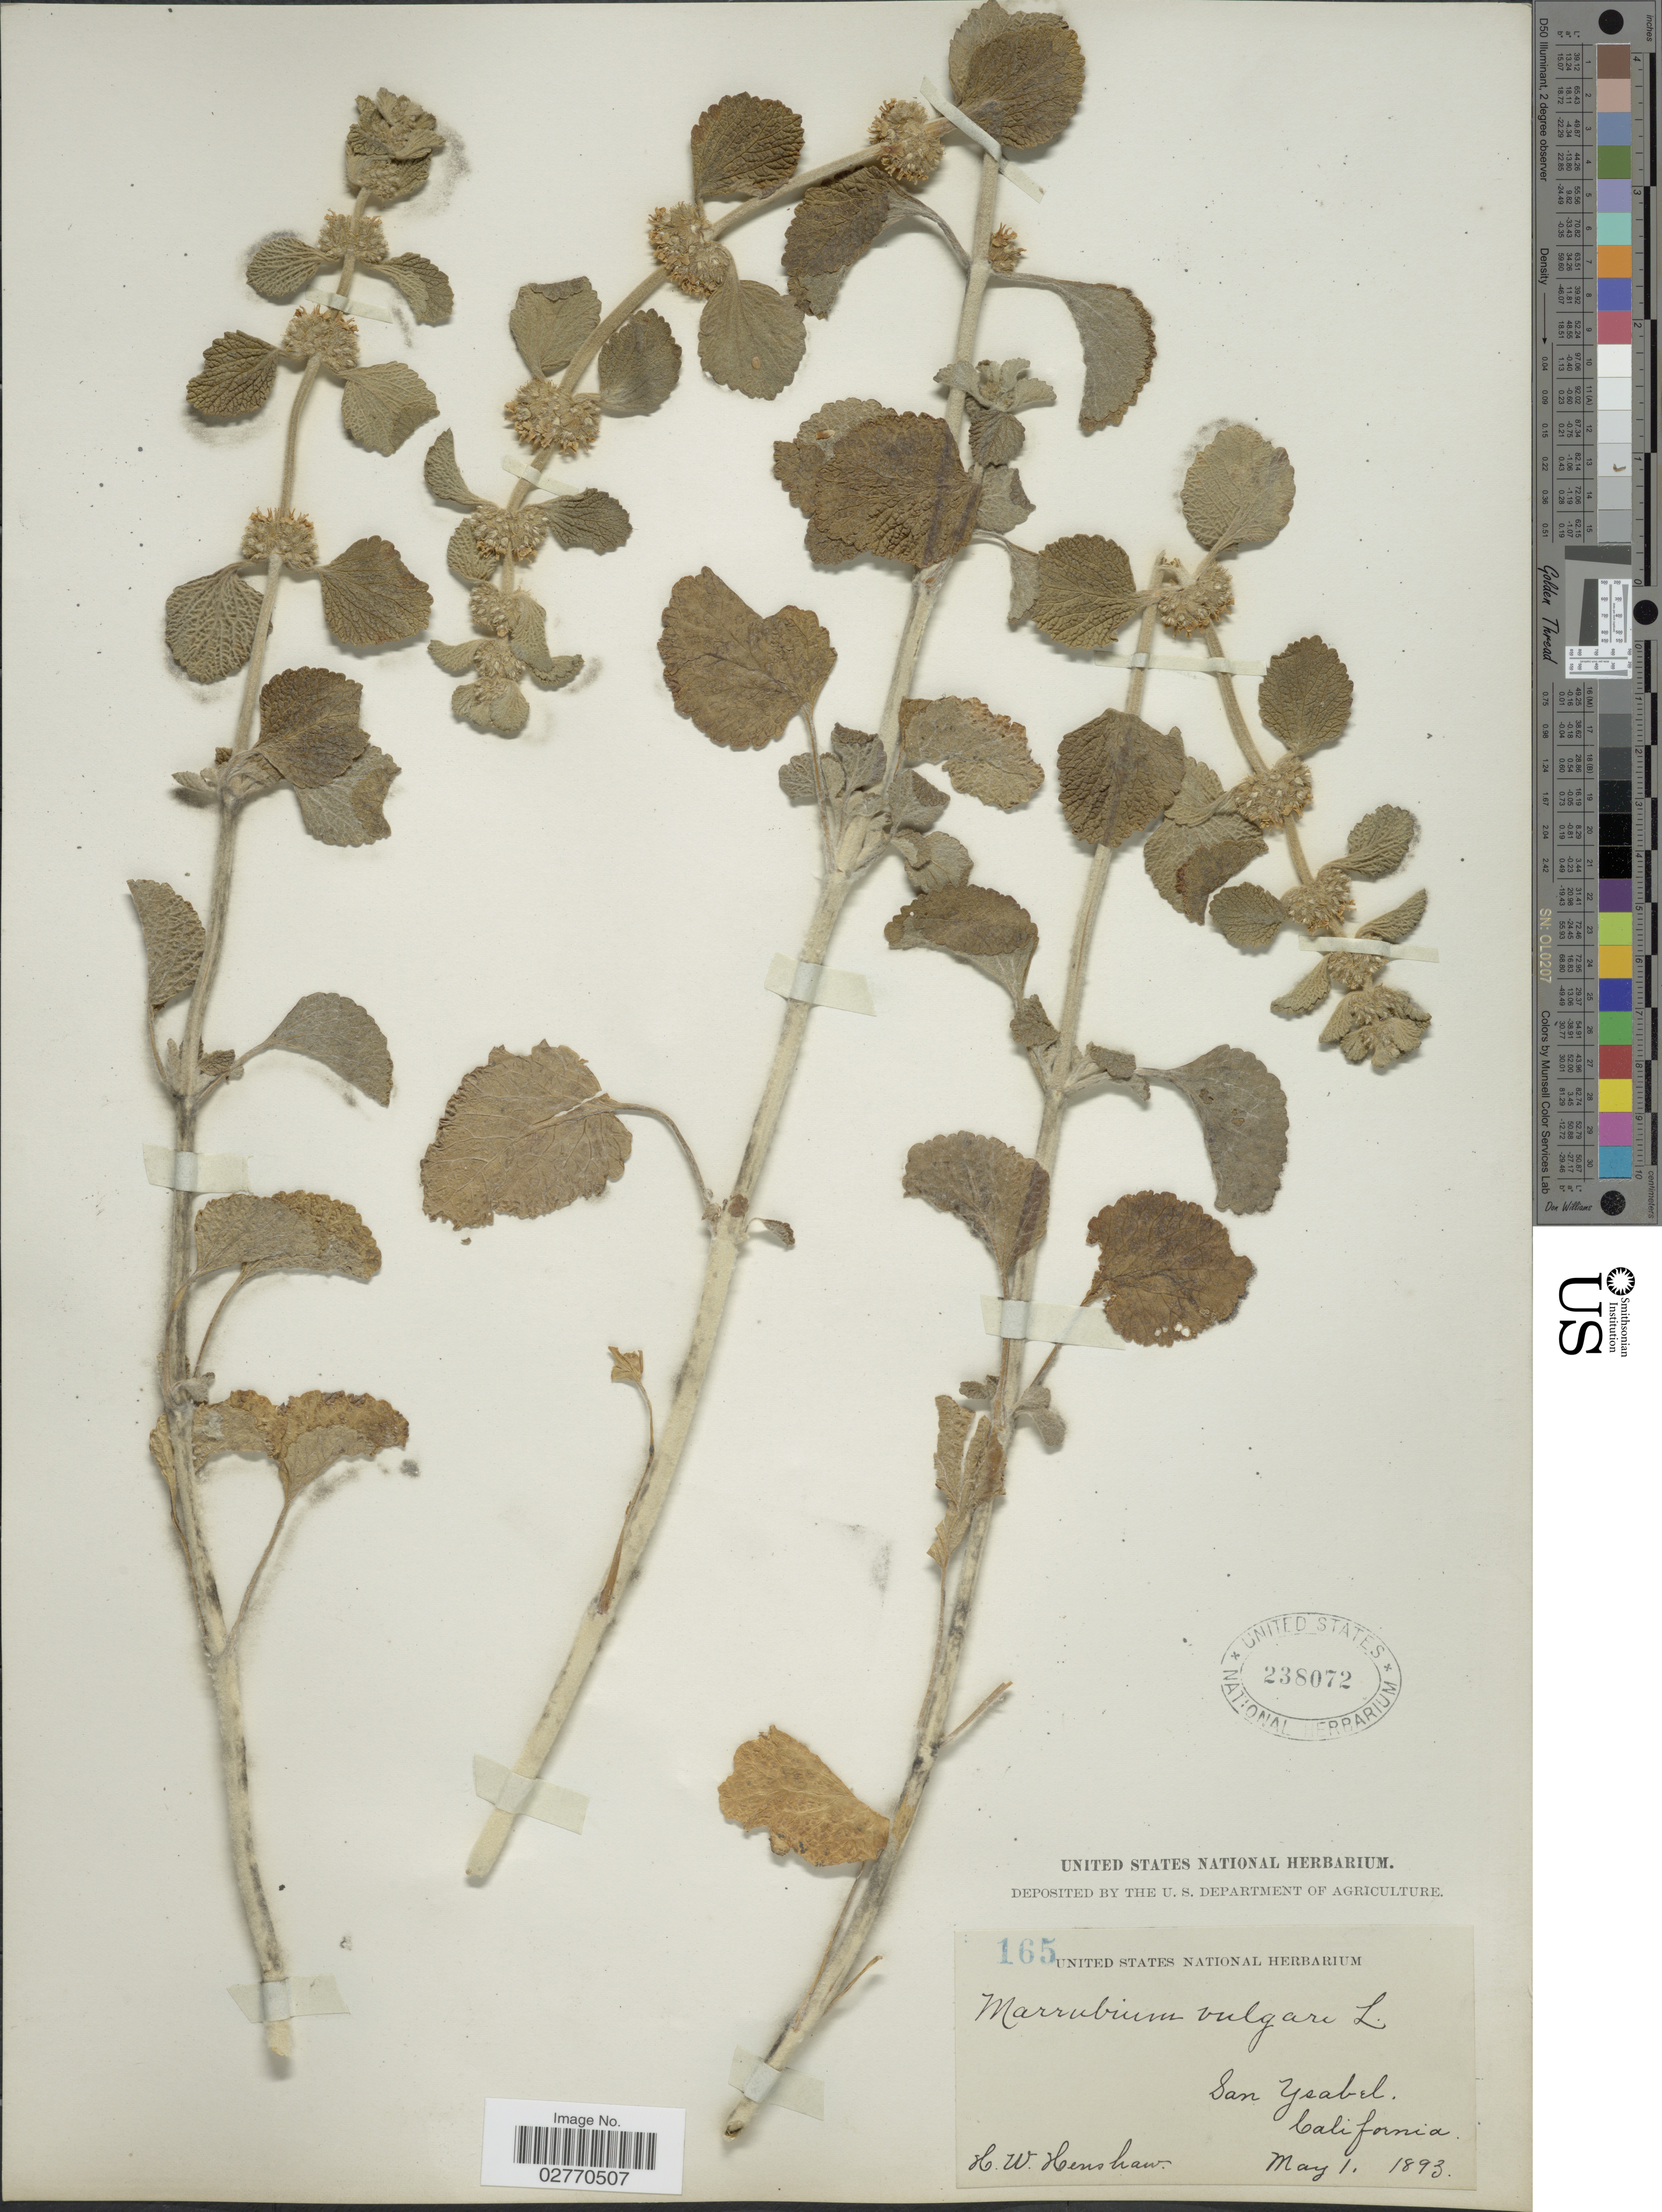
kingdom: Plantae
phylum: Tracheophyta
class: Magnoliopsida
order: Lamiales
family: Lamiaceae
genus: Marrubium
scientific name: Marrubium vulgare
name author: L.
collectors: H. Henshaw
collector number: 165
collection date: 1893-05-01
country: United States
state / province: California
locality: San Ysabel.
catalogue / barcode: US 238072